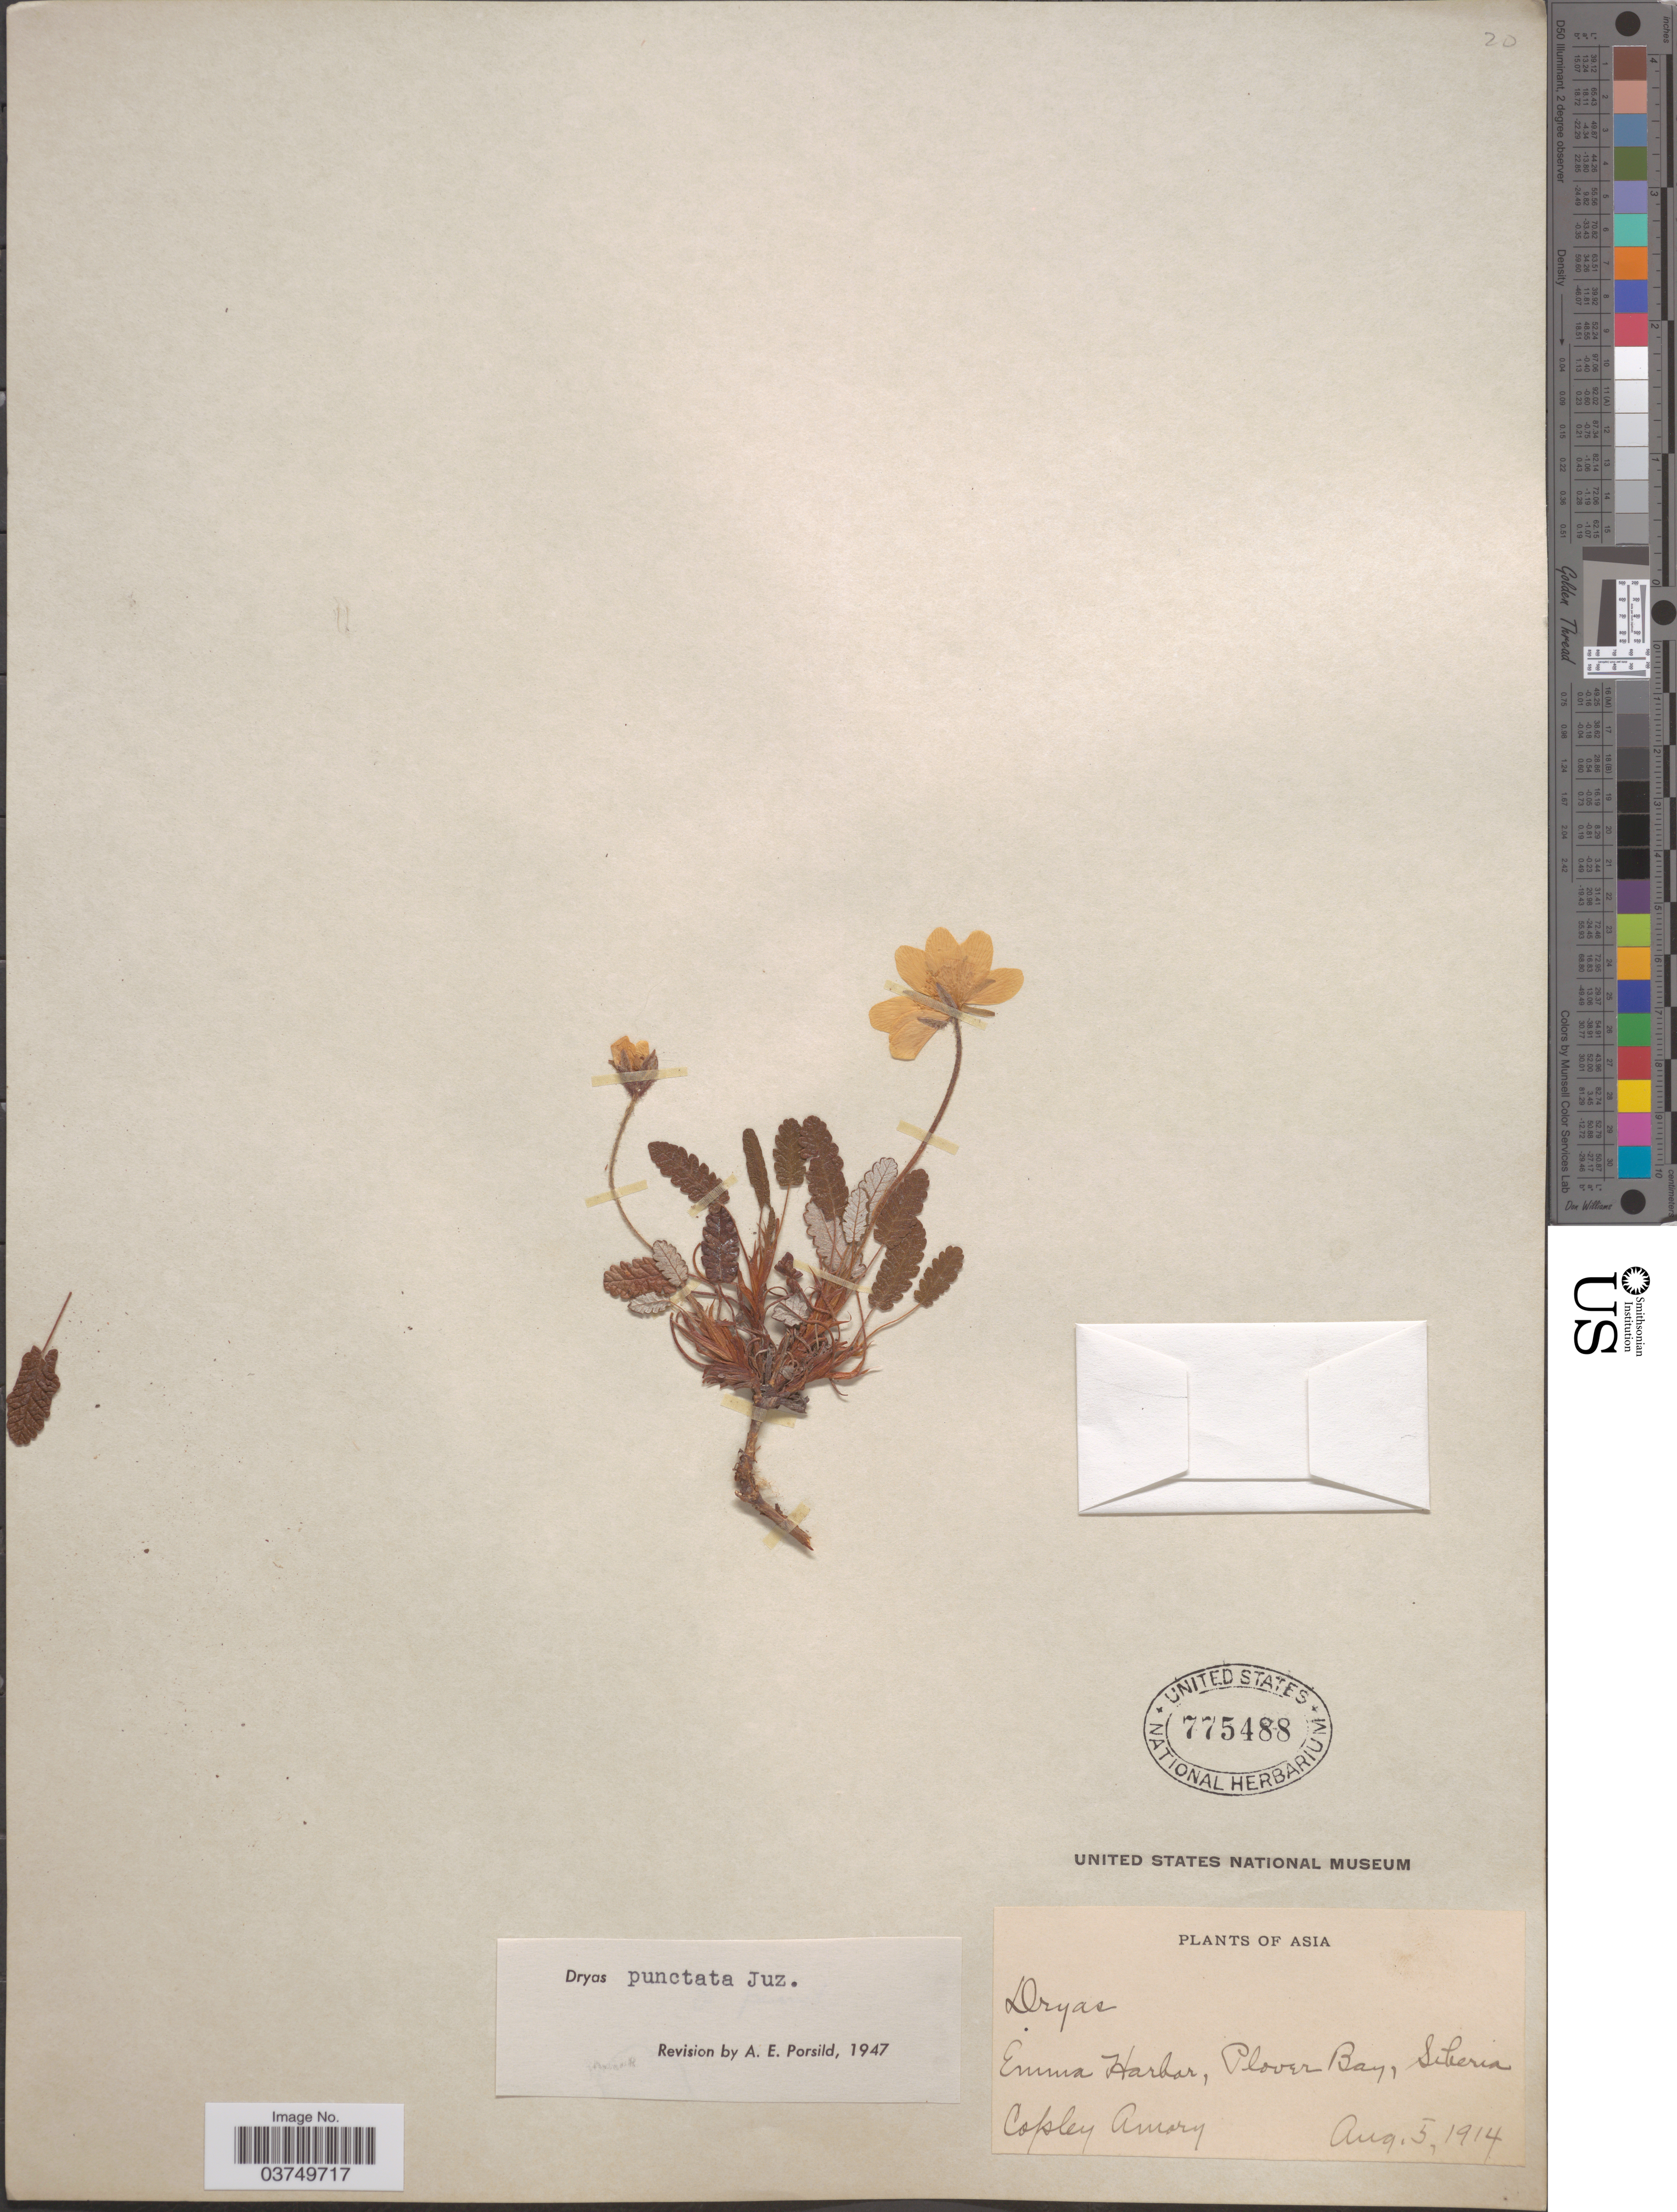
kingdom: Plantae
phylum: Tracheophyta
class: Magnoliopsida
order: Rosales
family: Rosaceae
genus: Dryas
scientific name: Dryas punctata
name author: Juz.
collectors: C. Amory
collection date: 1914-08-05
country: Russian Federation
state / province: Chukotka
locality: Asia. Emma Harbor, Plover Bay, Siberia.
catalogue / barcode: US 775488